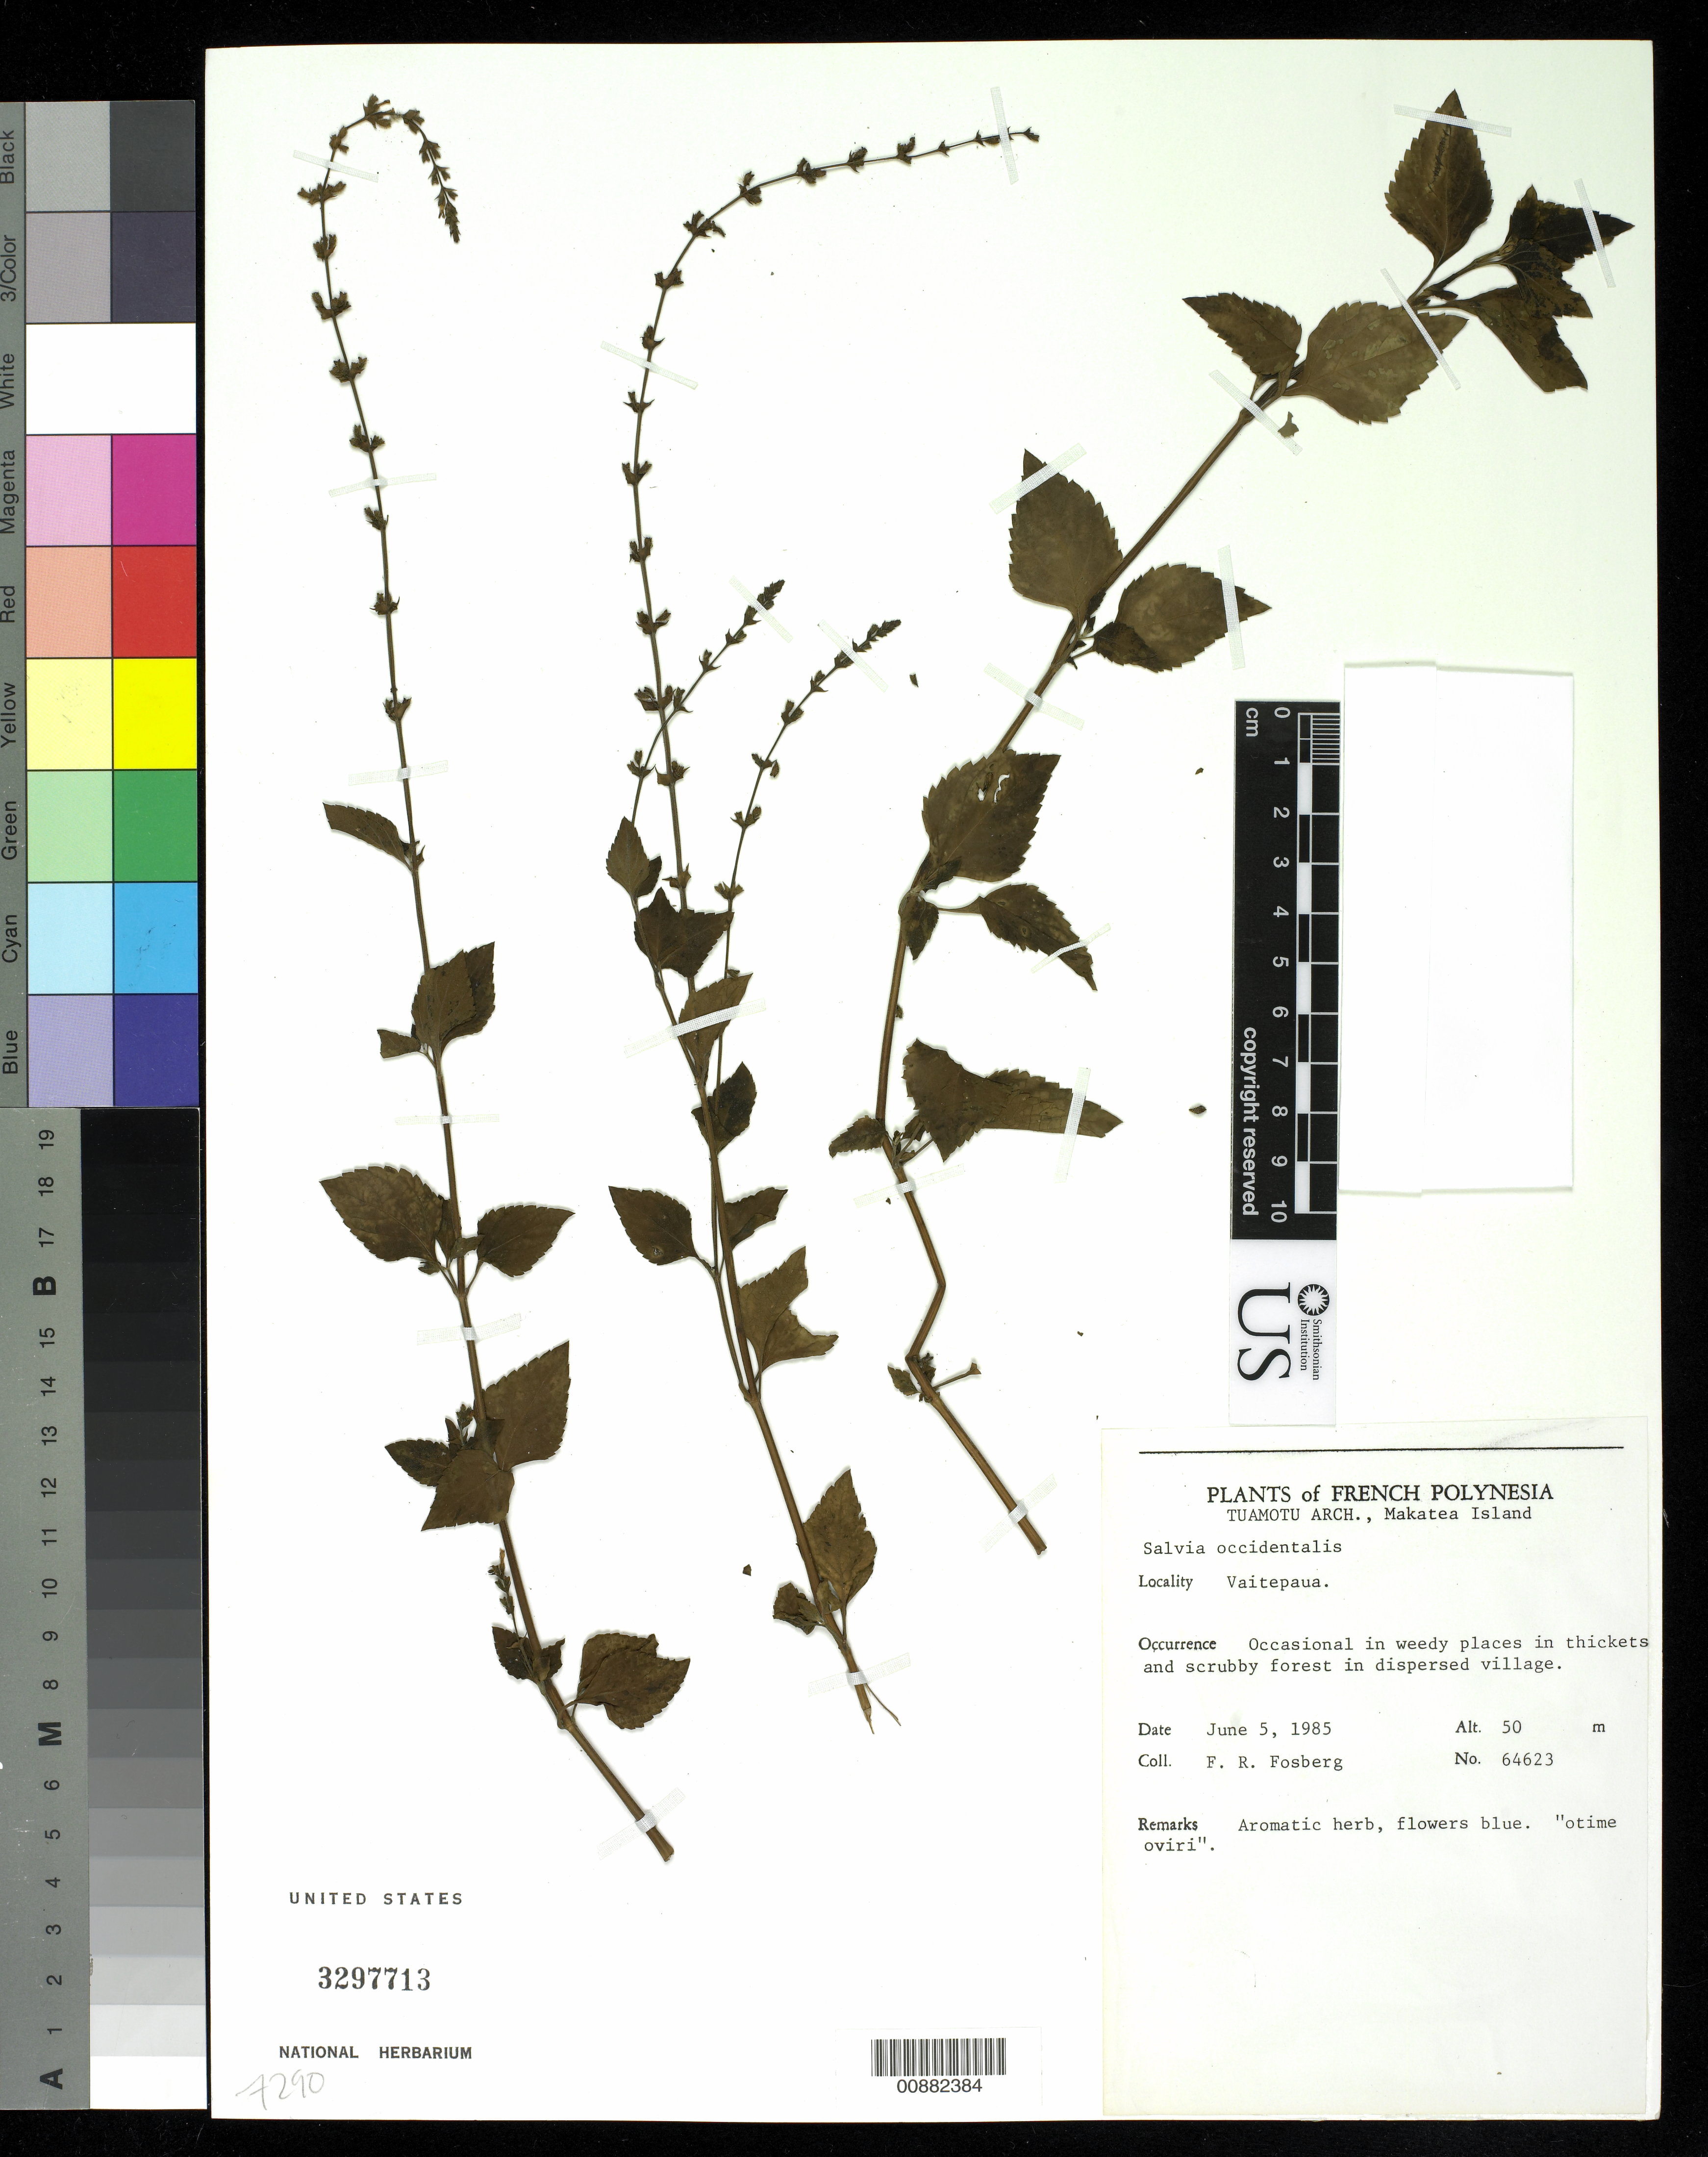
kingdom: Plantae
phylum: Tracheophyta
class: Magnoliopsida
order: Lamiales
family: Lamiaceae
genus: Salvia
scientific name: Salvia occidentalis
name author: Sw.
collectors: F. R. Fosberg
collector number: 64623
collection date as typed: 05 Jun 1985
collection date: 1985-06-05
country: French Polynesia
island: Makatea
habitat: Occasional in weedy places in thickets and scrubby forest in dispersed village.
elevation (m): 50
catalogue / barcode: US 3297713